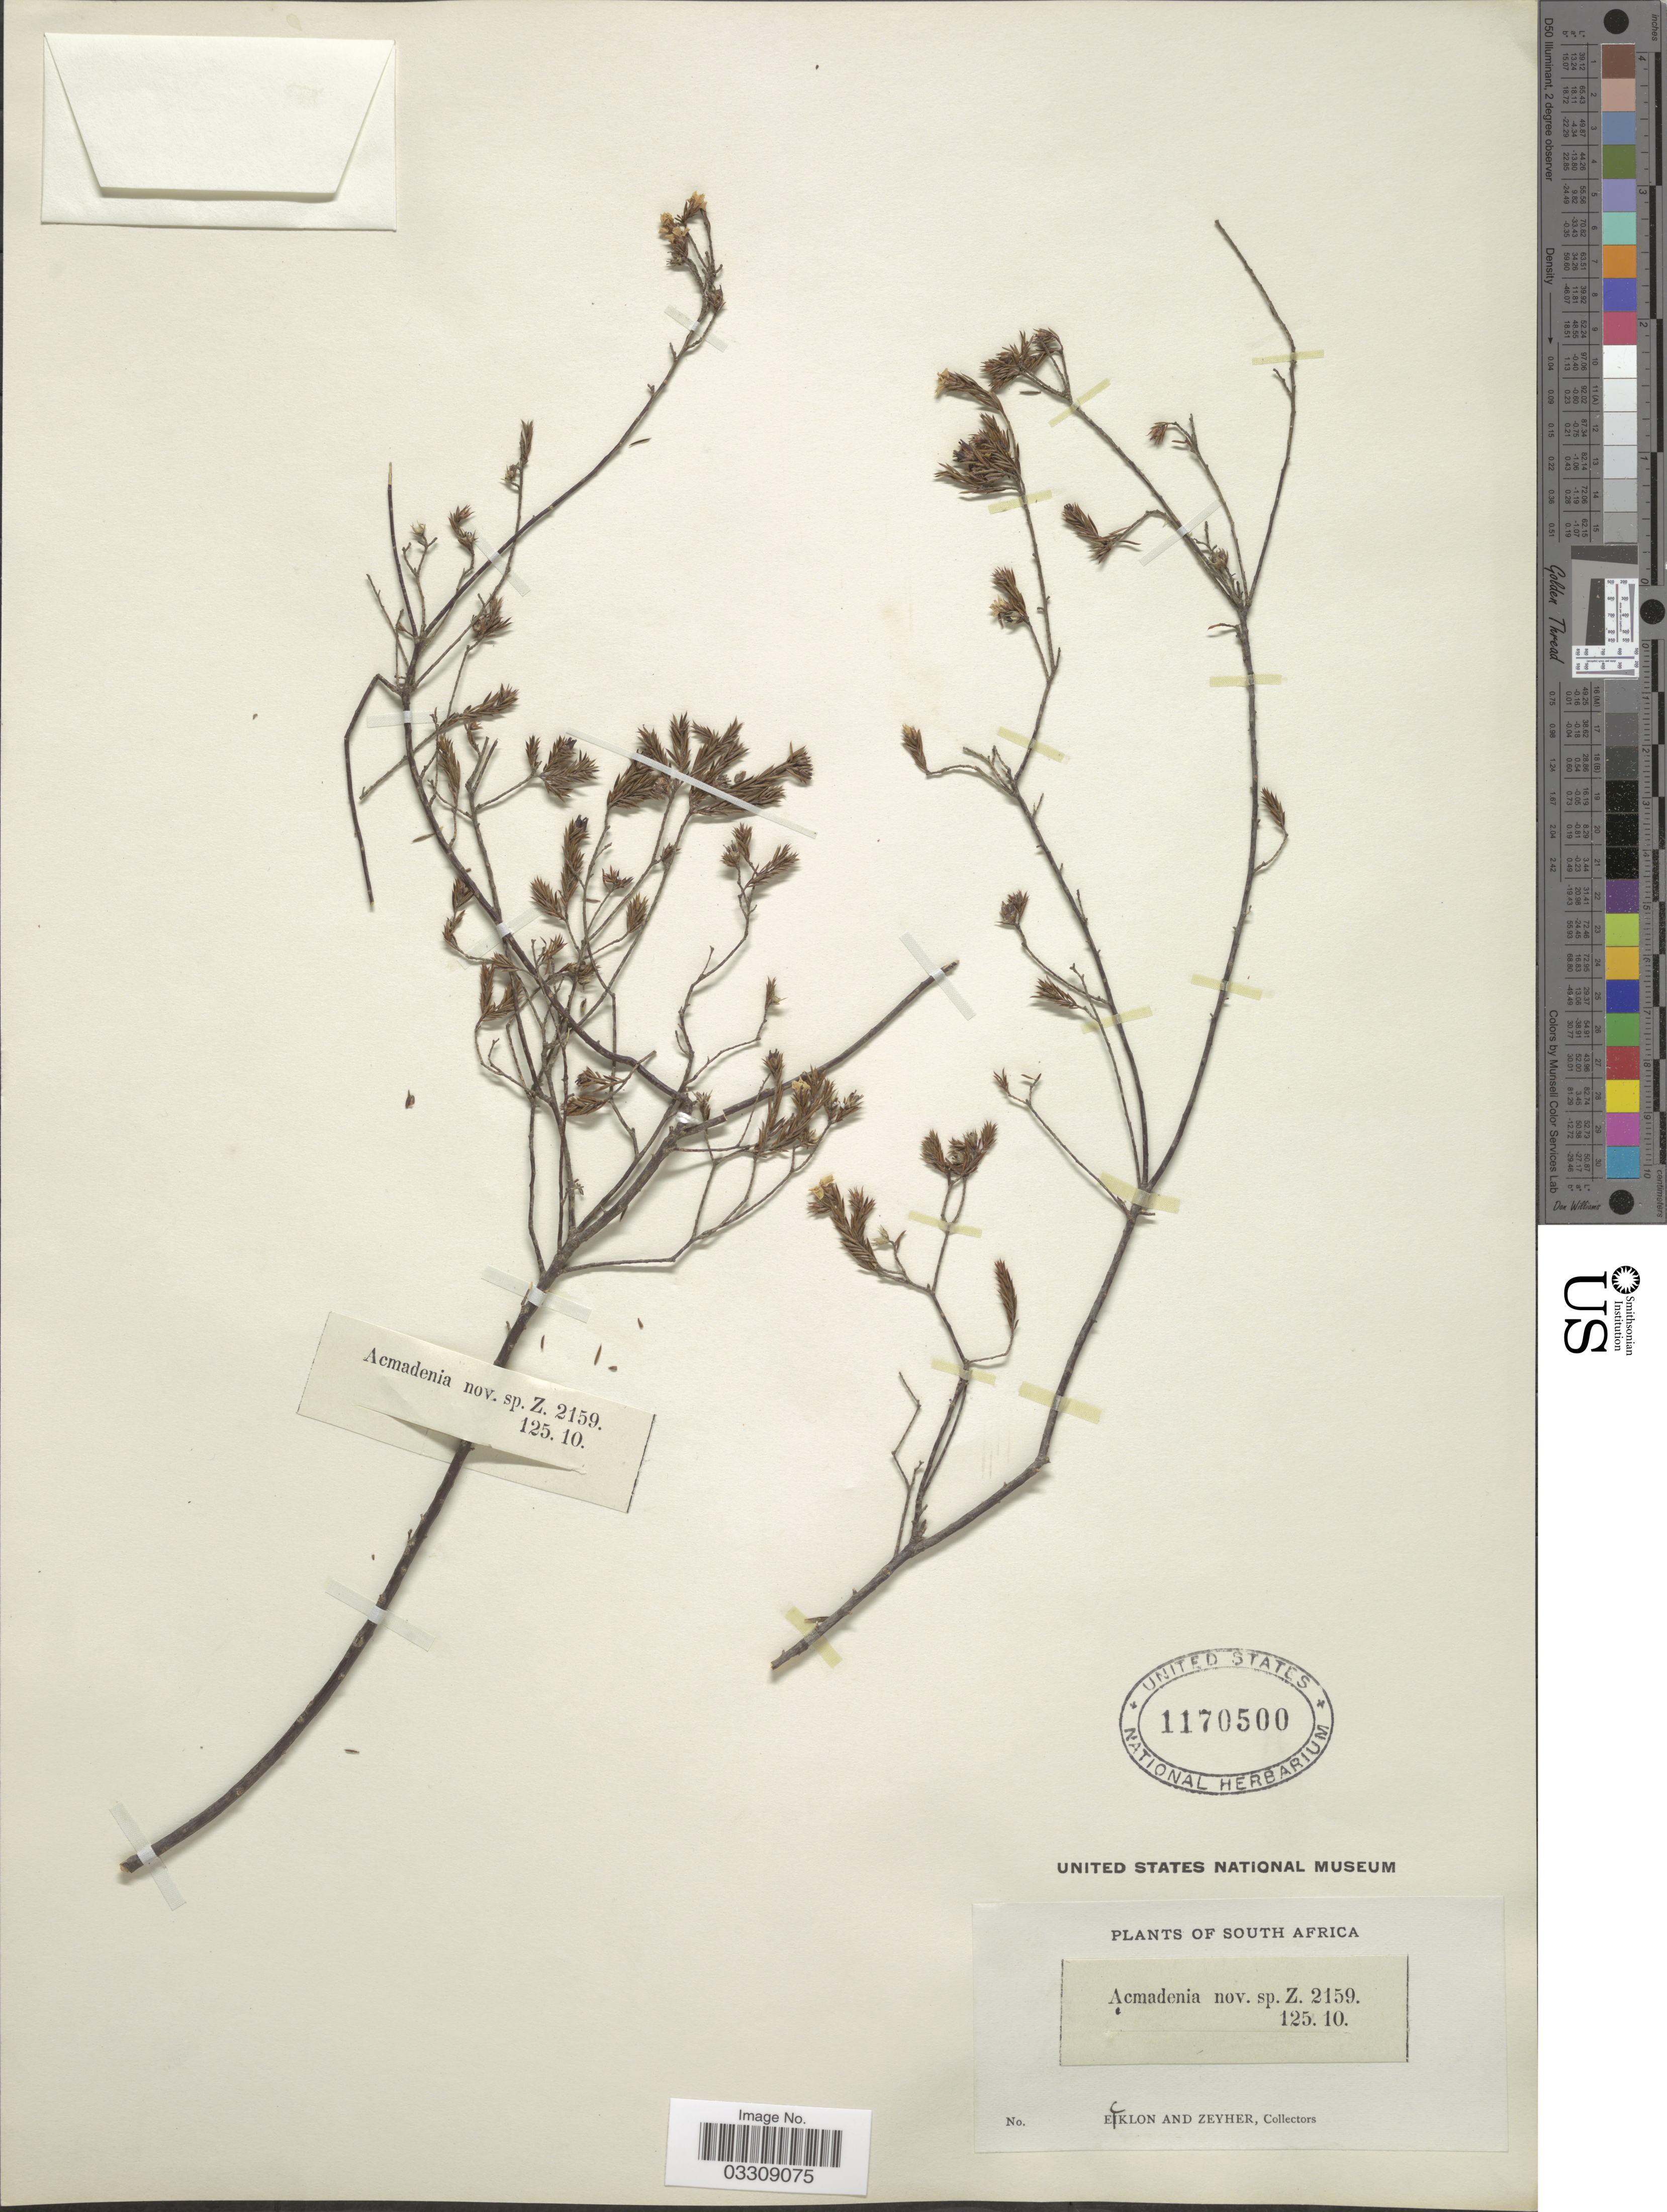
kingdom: Plantae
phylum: Tracheophyta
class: Magnoliopsida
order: Sapindales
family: Rutaceae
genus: Acmadenia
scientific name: Acmadenia sp.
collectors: -. Ecklon & -. Zeyher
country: South Africa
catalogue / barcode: US 1170500